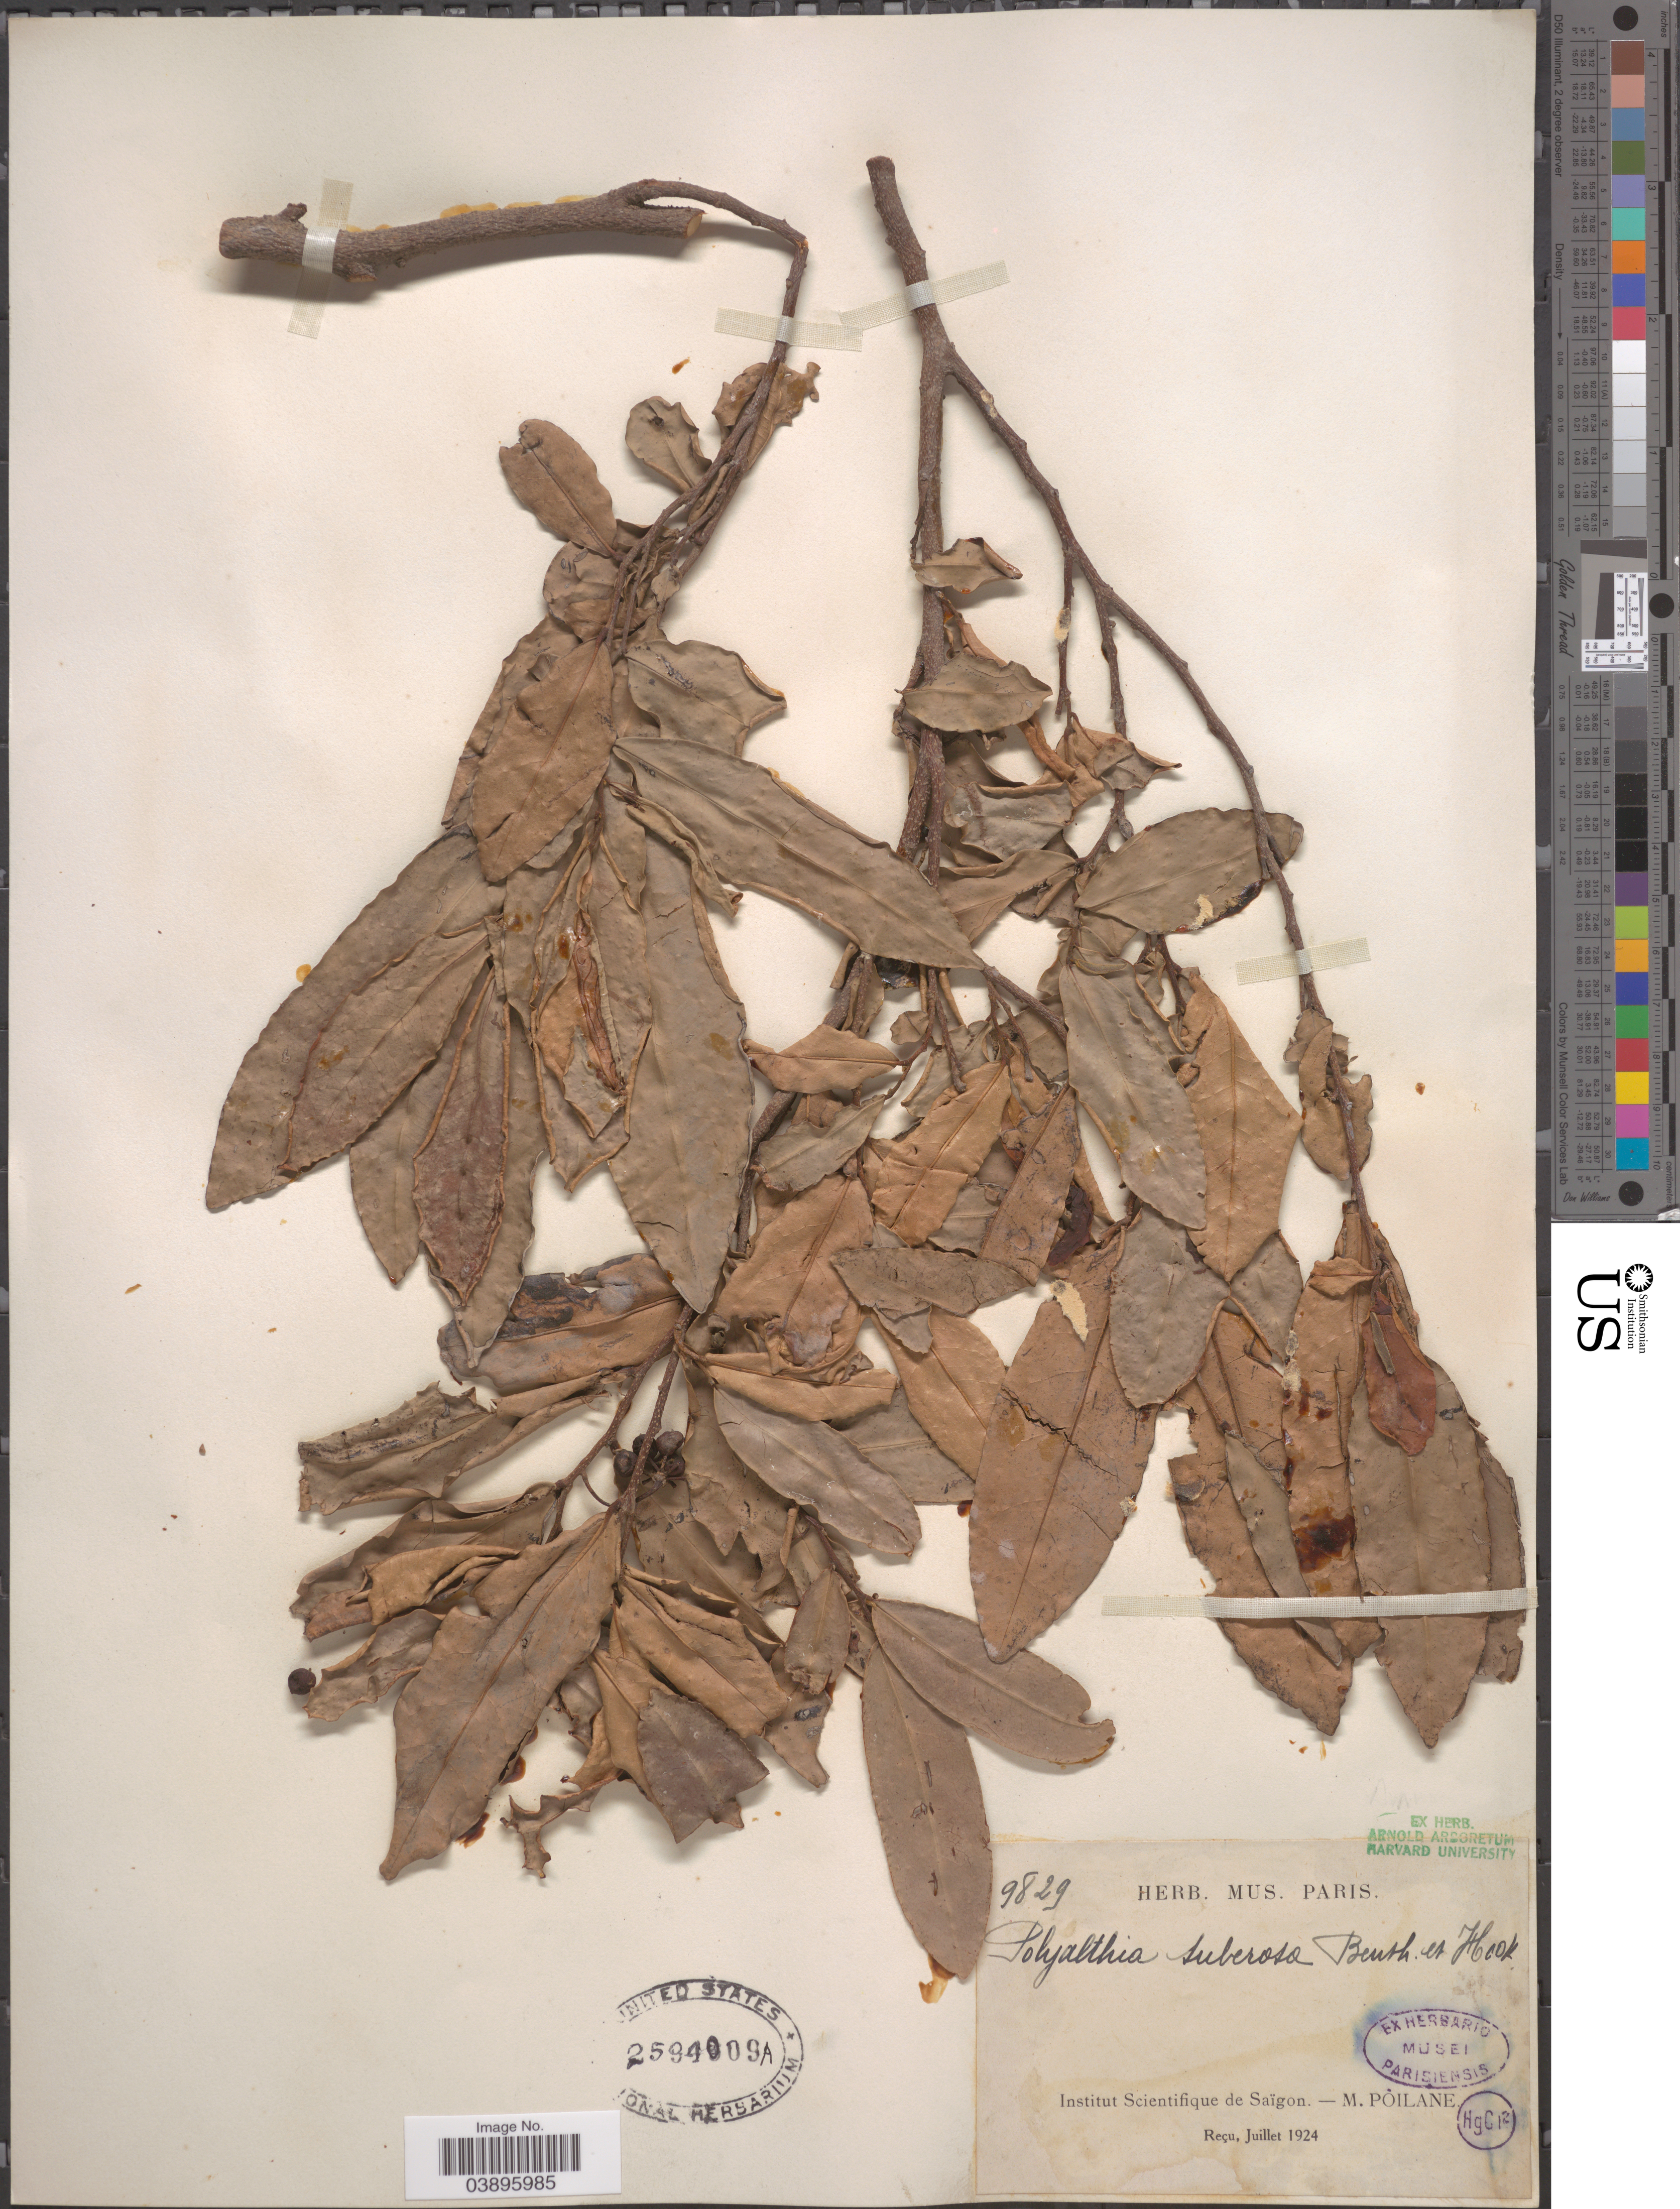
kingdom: Plantae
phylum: Tracheophyta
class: Magnoliopsida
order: Magnoliales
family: Annonaceae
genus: Polyalthia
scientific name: Polyalthia suberosa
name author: (Roxb.) Thwaites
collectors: M. Poilane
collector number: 9829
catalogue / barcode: US 2594009A